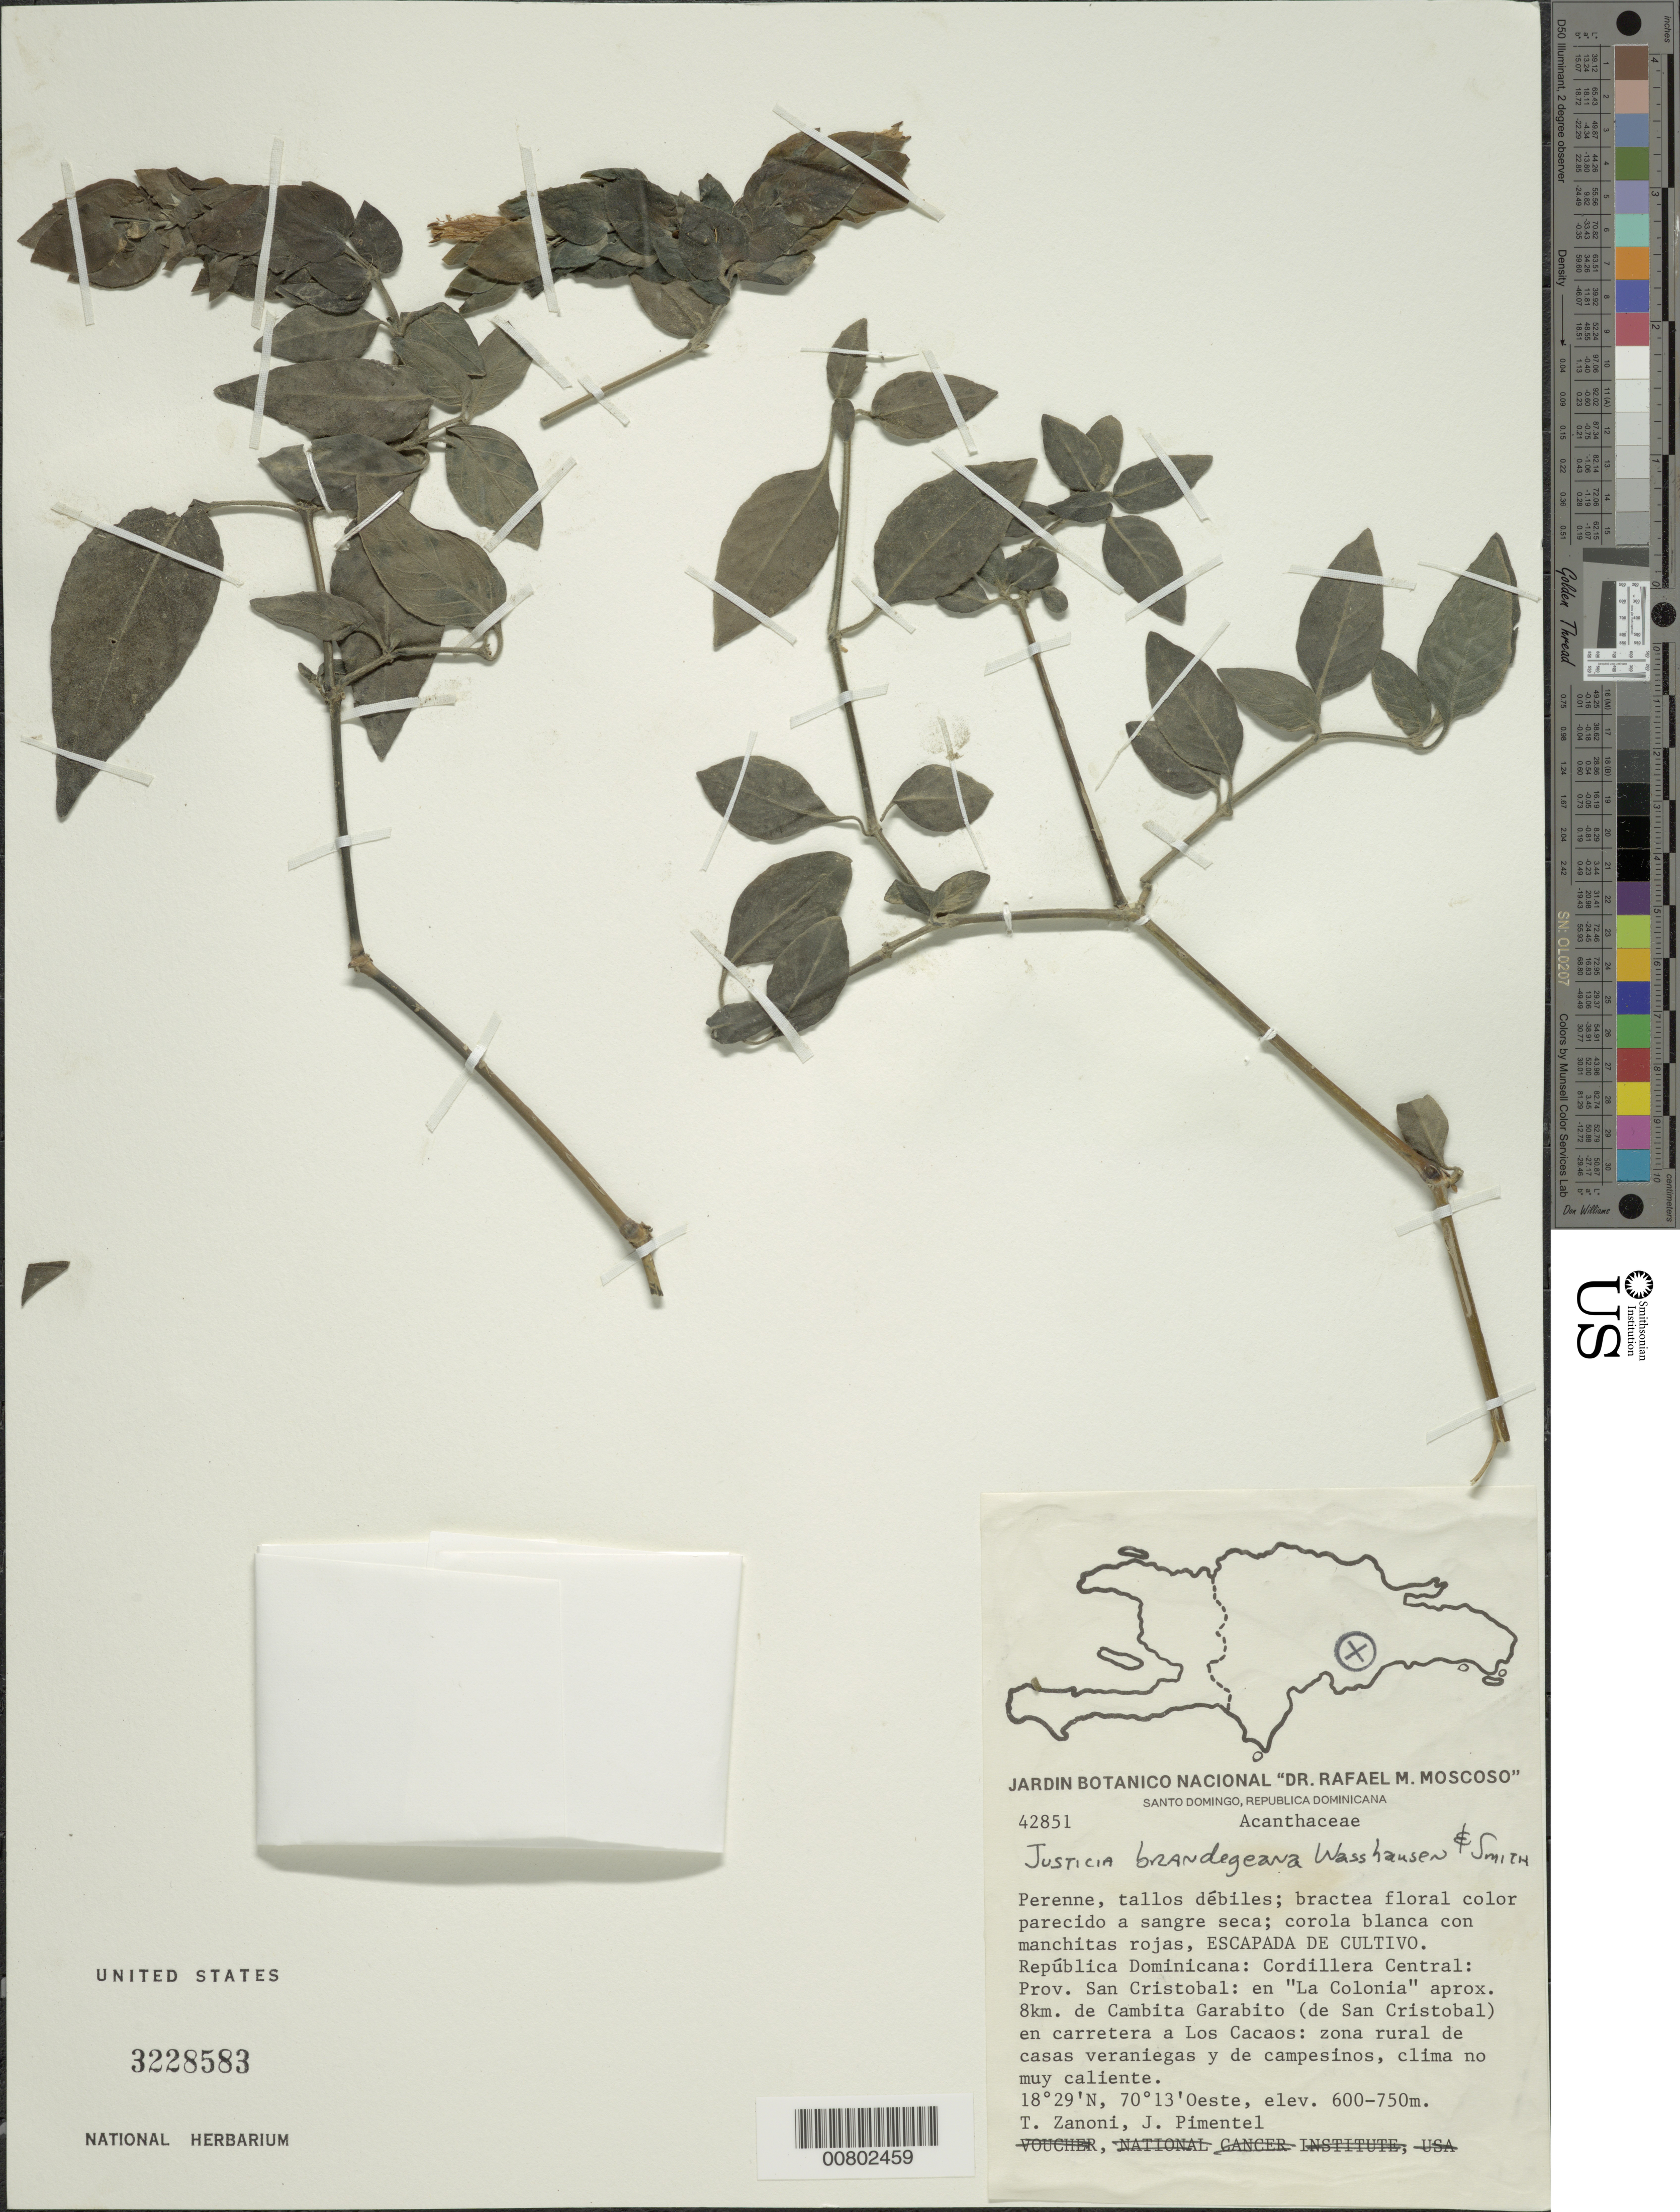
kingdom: Plantae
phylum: Tracheophyta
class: Magnoliopsida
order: Lamiales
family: Acanthaceae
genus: Justicia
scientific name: Justicia brandegeana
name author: Wassh. & L.B. Sm.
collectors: T. A. Zanoni & J. Pimentel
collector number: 42851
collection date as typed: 10 Jul 1989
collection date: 1989-07-10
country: Dominican Republic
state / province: San Cristobal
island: Hispaniola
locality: Cordillera Central, en "La Colonia", aprox. 8 km de Cambita Garabito (de San Cristobal) en carretera a Los Cacaos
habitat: Zona rural de casas veraniegas y de campesinos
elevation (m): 600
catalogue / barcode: US 3228583